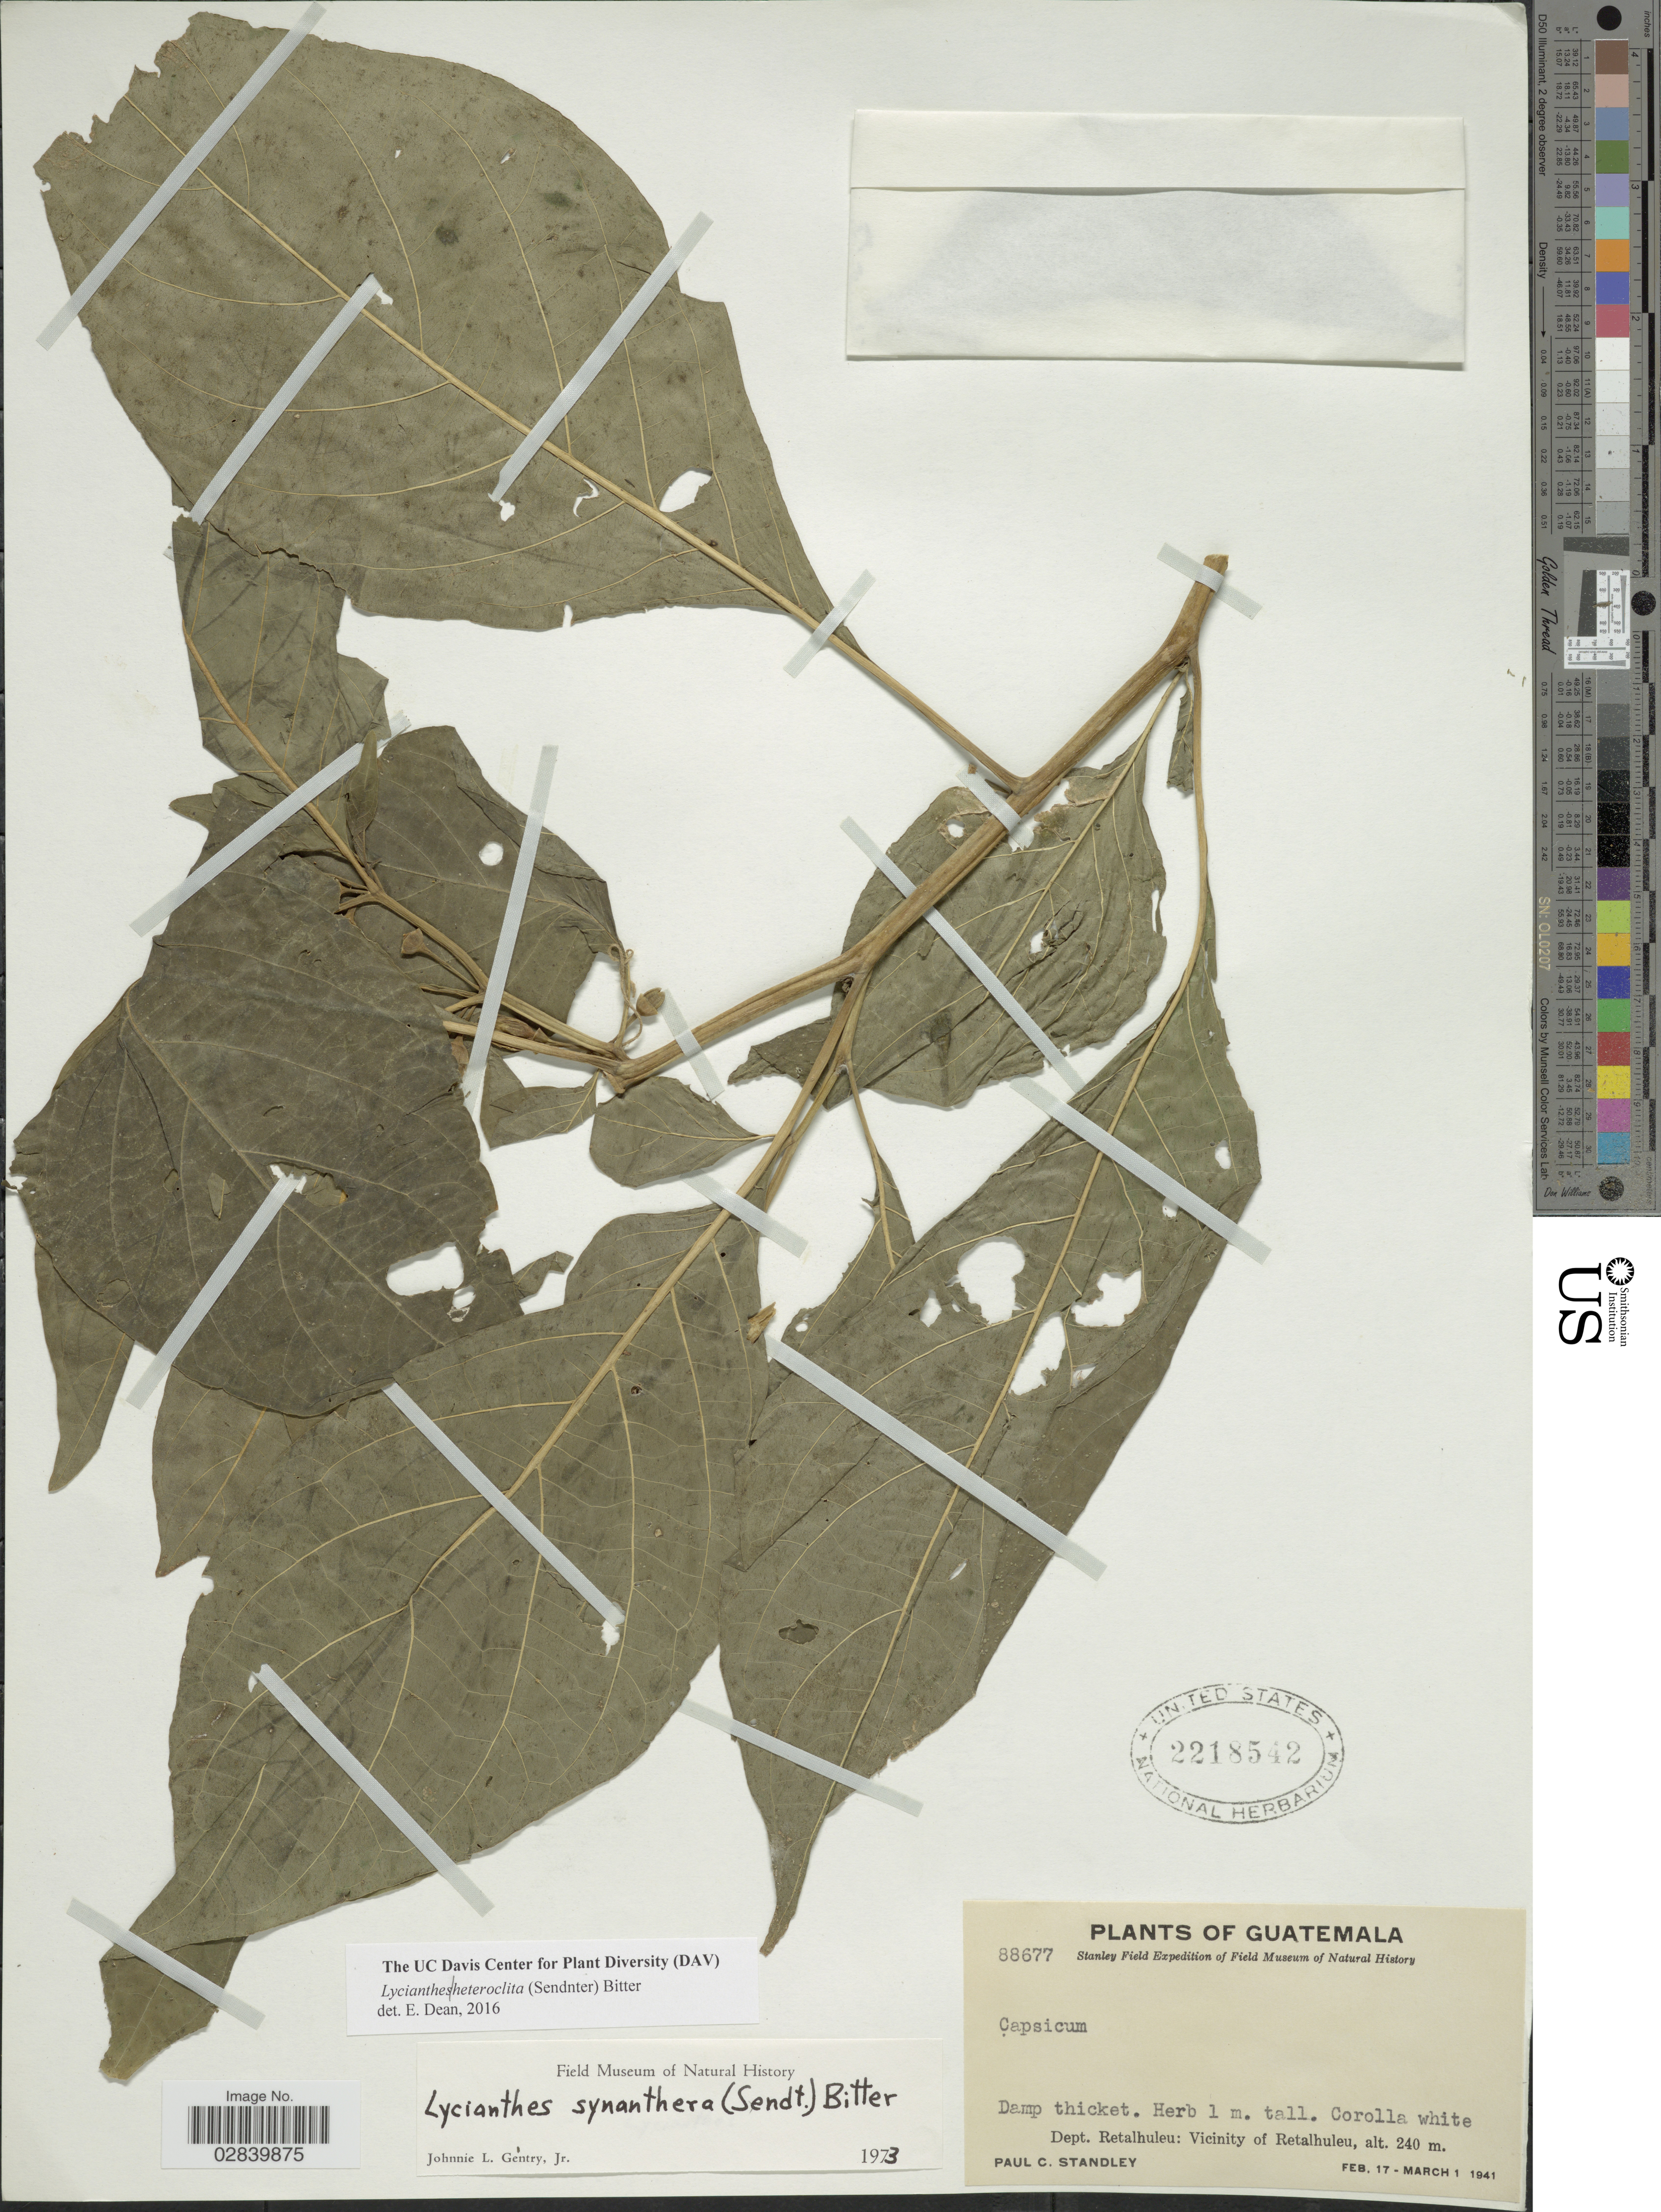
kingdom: Plantae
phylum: Tracheophyta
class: Magnoliopsida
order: Solanales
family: Solanaceae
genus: Lycianthes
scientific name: Lycianthes heteroclita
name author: (Sendtn.) Bitter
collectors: P. C. Standley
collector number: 88677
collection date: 1941-02-17/1941-03-01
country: Guatemala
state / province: Retalhuleu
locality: Dept. Retalhuleu: Vicinity of Retalhuleu.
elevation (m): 240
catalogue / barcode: US 2218542